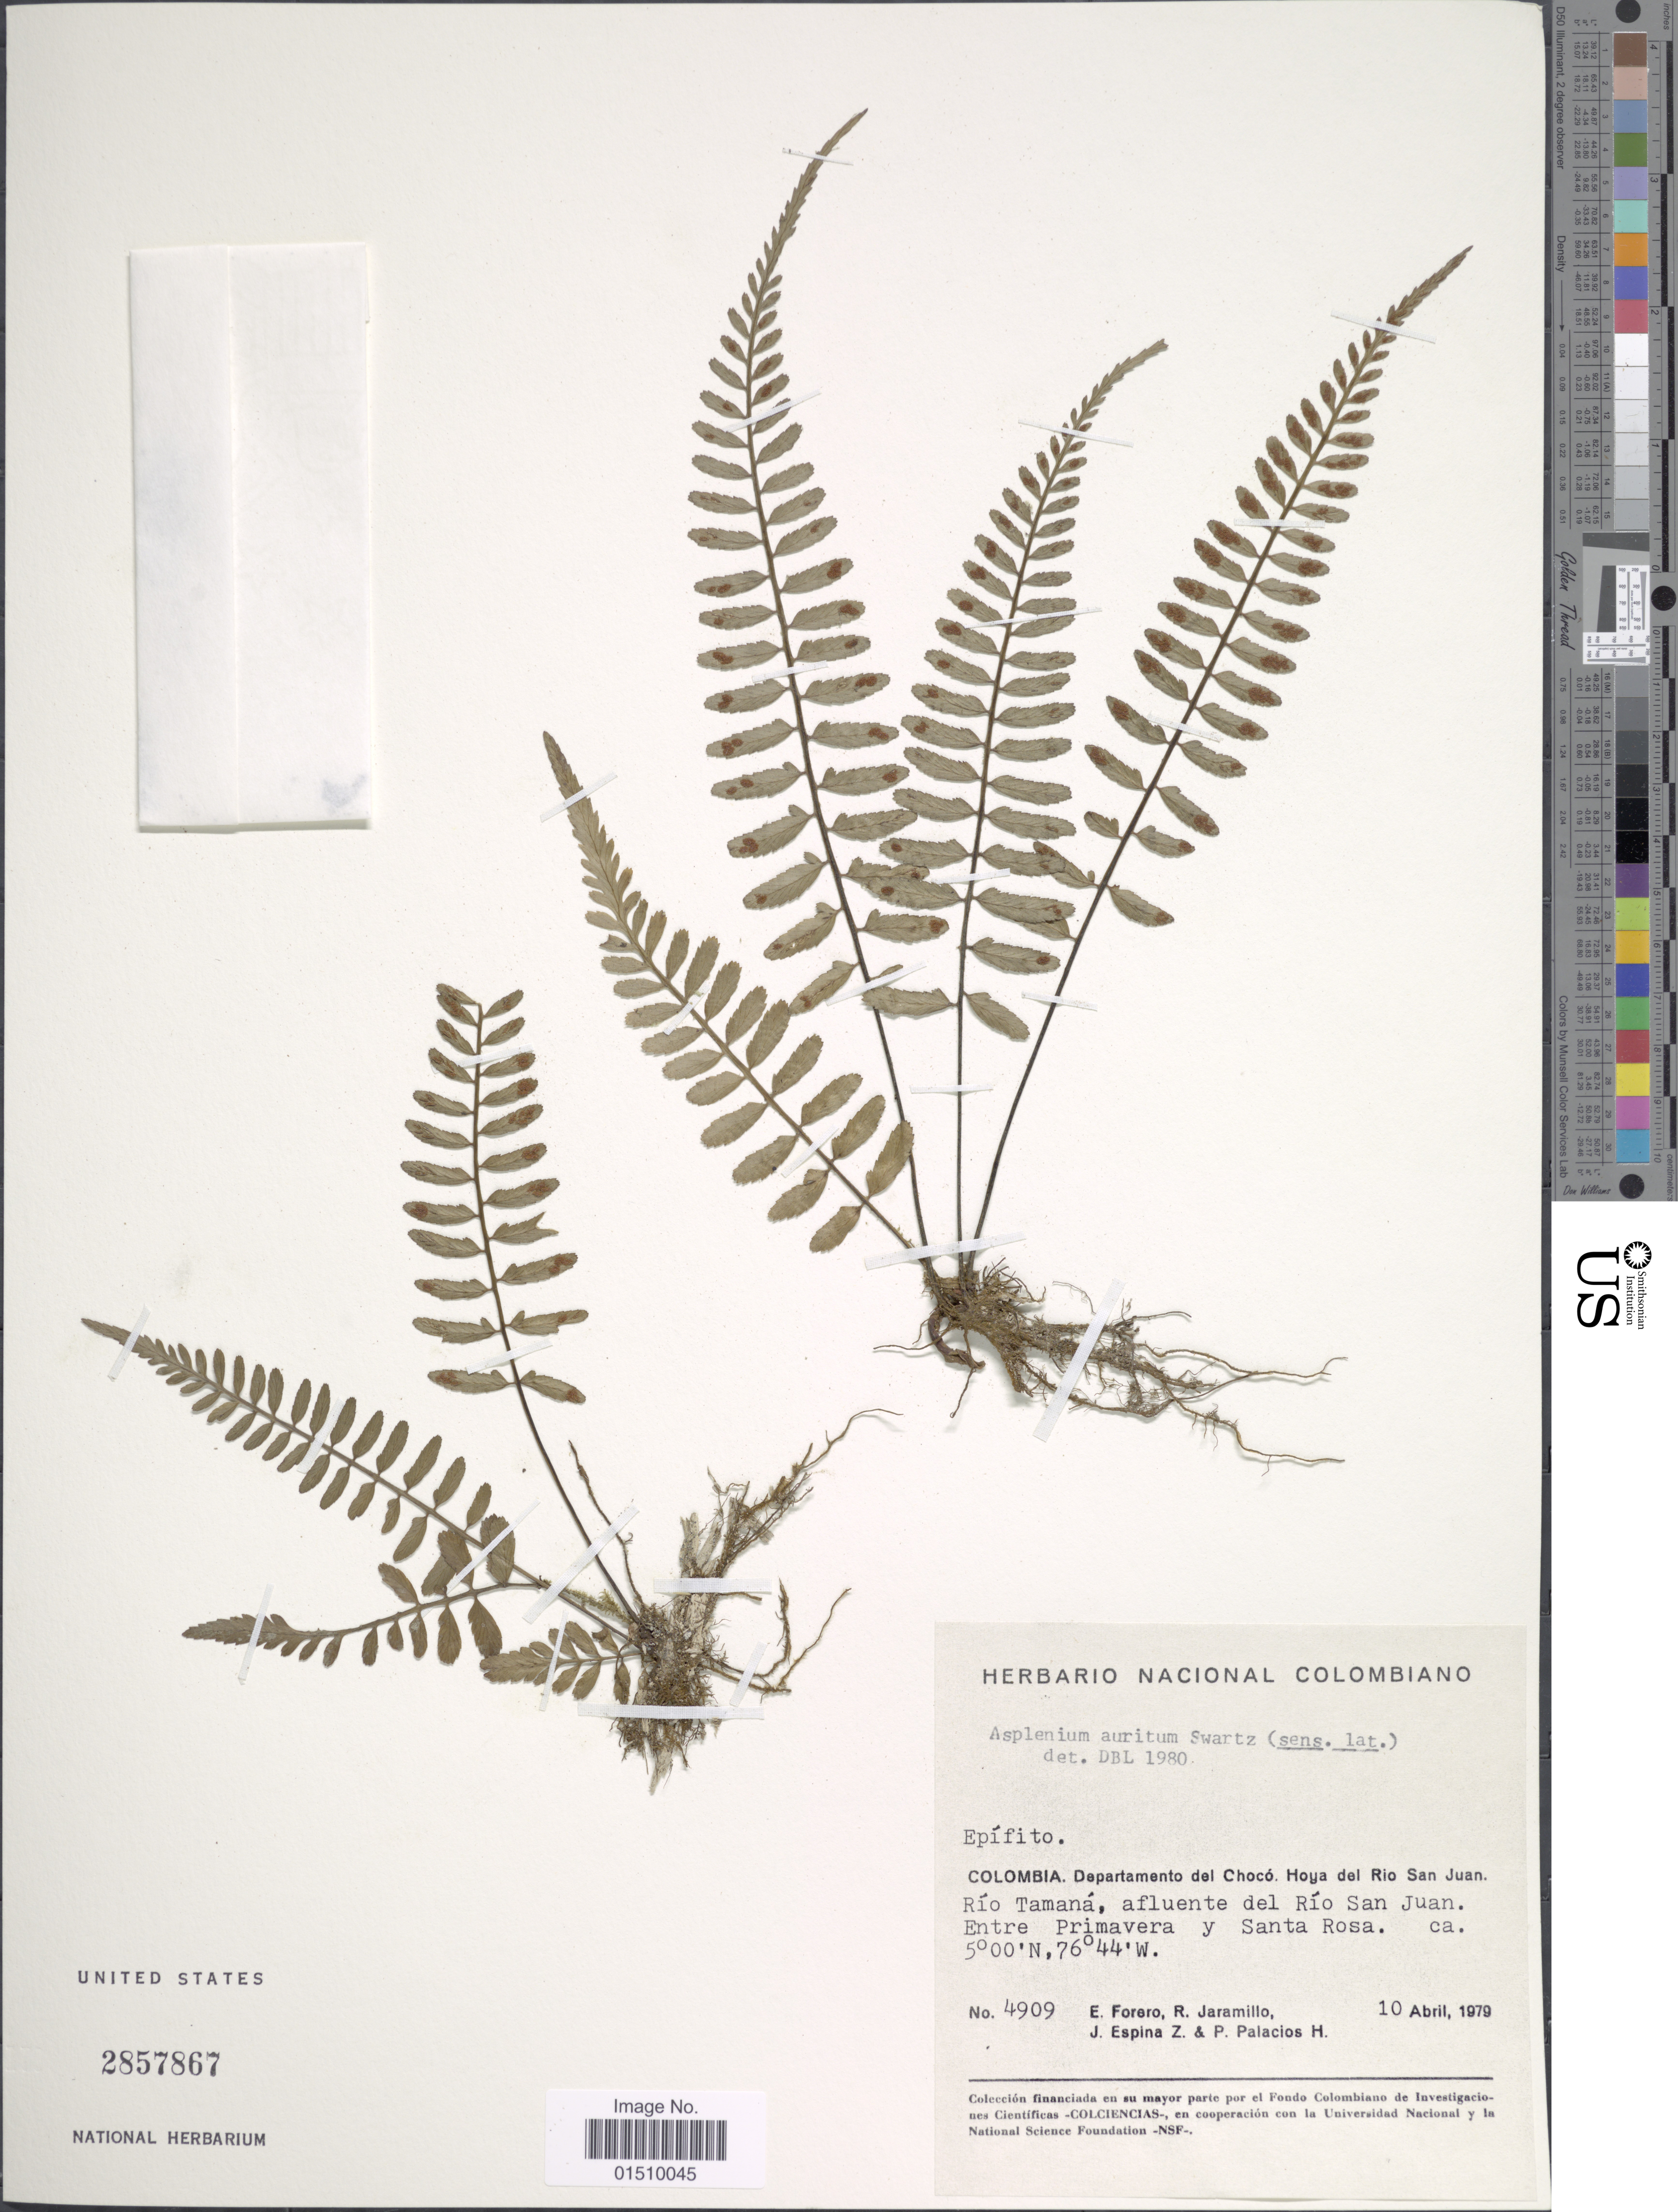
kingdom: Plantae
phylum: Tracheophyta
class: Polypodiopsida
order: Polypodiales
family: Aspleniaceae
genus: Asplenium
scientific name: Asplenium auritum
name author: Sw.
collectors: E. Forero, R. Jaramillo M., J. Espina Z. & P. Palacios H.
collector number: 4909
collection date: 1979-04-10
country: Colombia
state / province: Chocó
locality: Colombia. Departamento del Choco. Hoya delm Rio San Juan. Rio Tamana, afluente del Rio San Juan. Entre Primavera y Santa Rosa.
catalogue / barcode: US 2857867